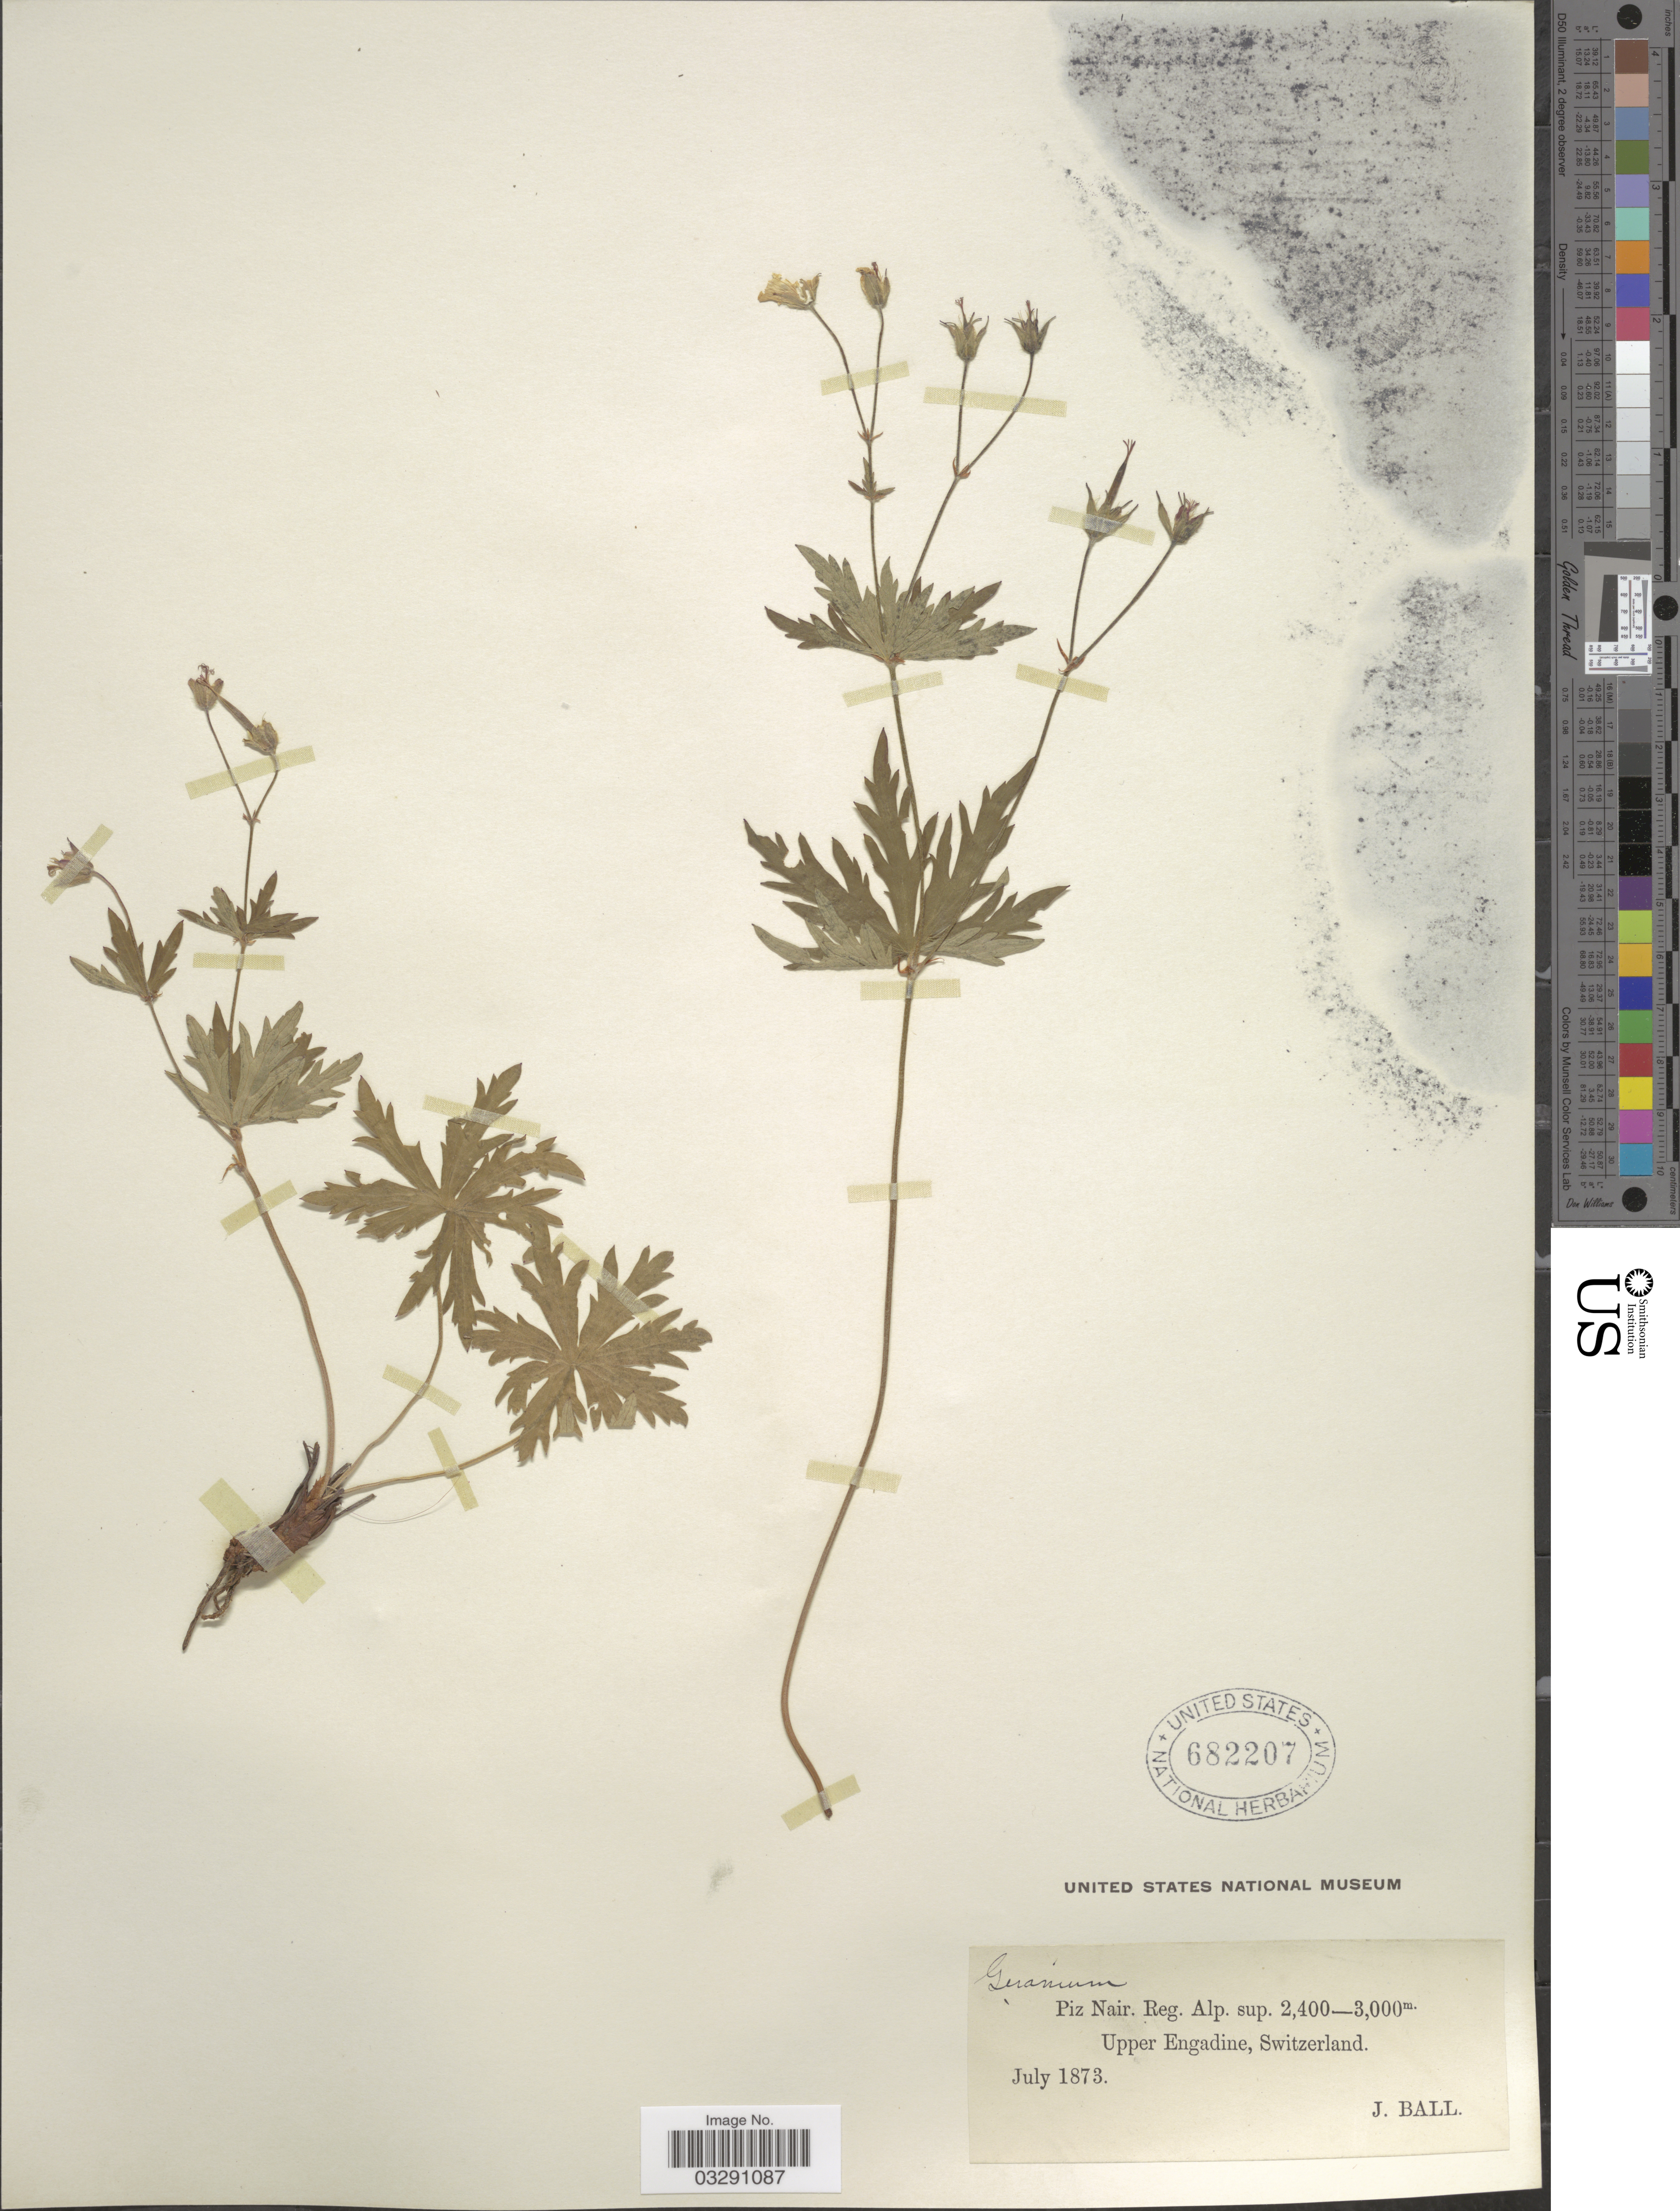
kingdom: Plantae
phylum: Tracheophyta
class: Magnoliopsida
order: Geraniales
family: Geraniaceae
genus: Geranium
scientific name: Geranium sp.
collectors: J. Ball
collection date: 1873-07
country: Switzerland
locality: Piz Nair. Upper Engadine.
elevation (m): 2400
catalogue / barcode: US 682207